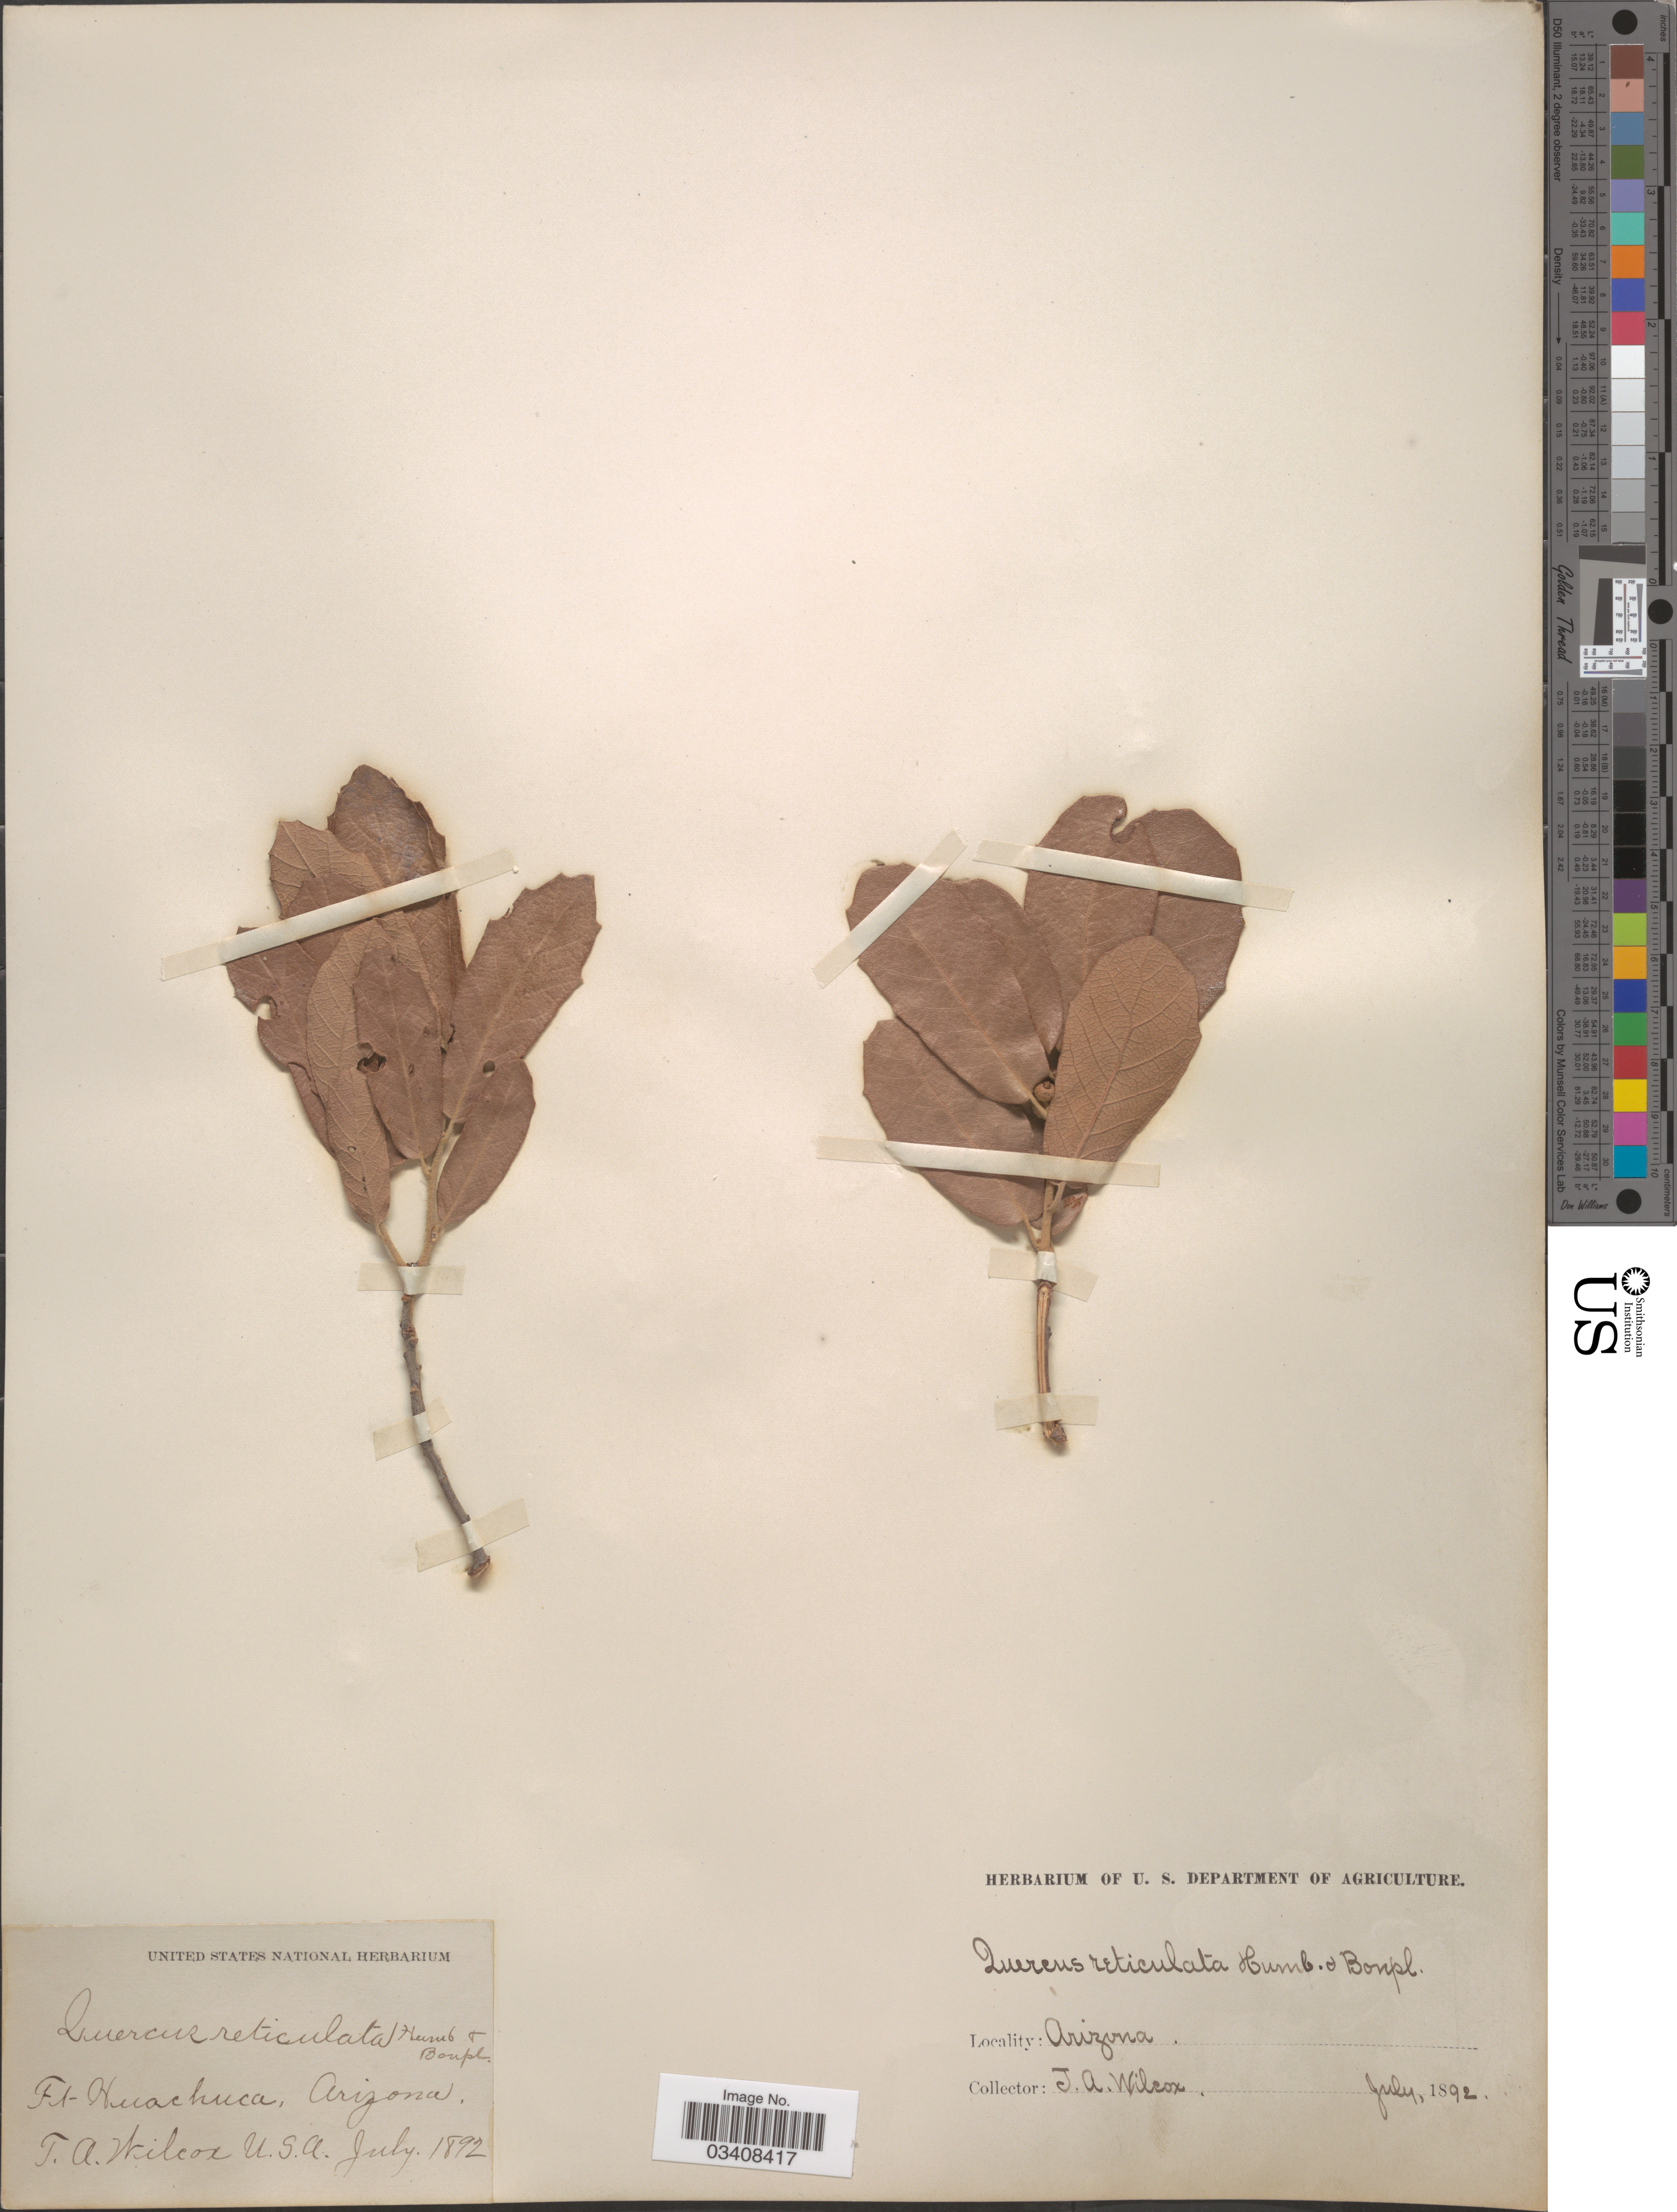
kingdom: Plantae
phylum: Tracheophyta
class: Magnoliopsida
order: Fagales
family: Fagaceae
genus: Quercus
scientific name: Quercus rugosa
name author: Née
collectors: J. Wilcox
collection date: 1892-07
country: United States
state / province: Arizona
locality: Ft. Huachuca.